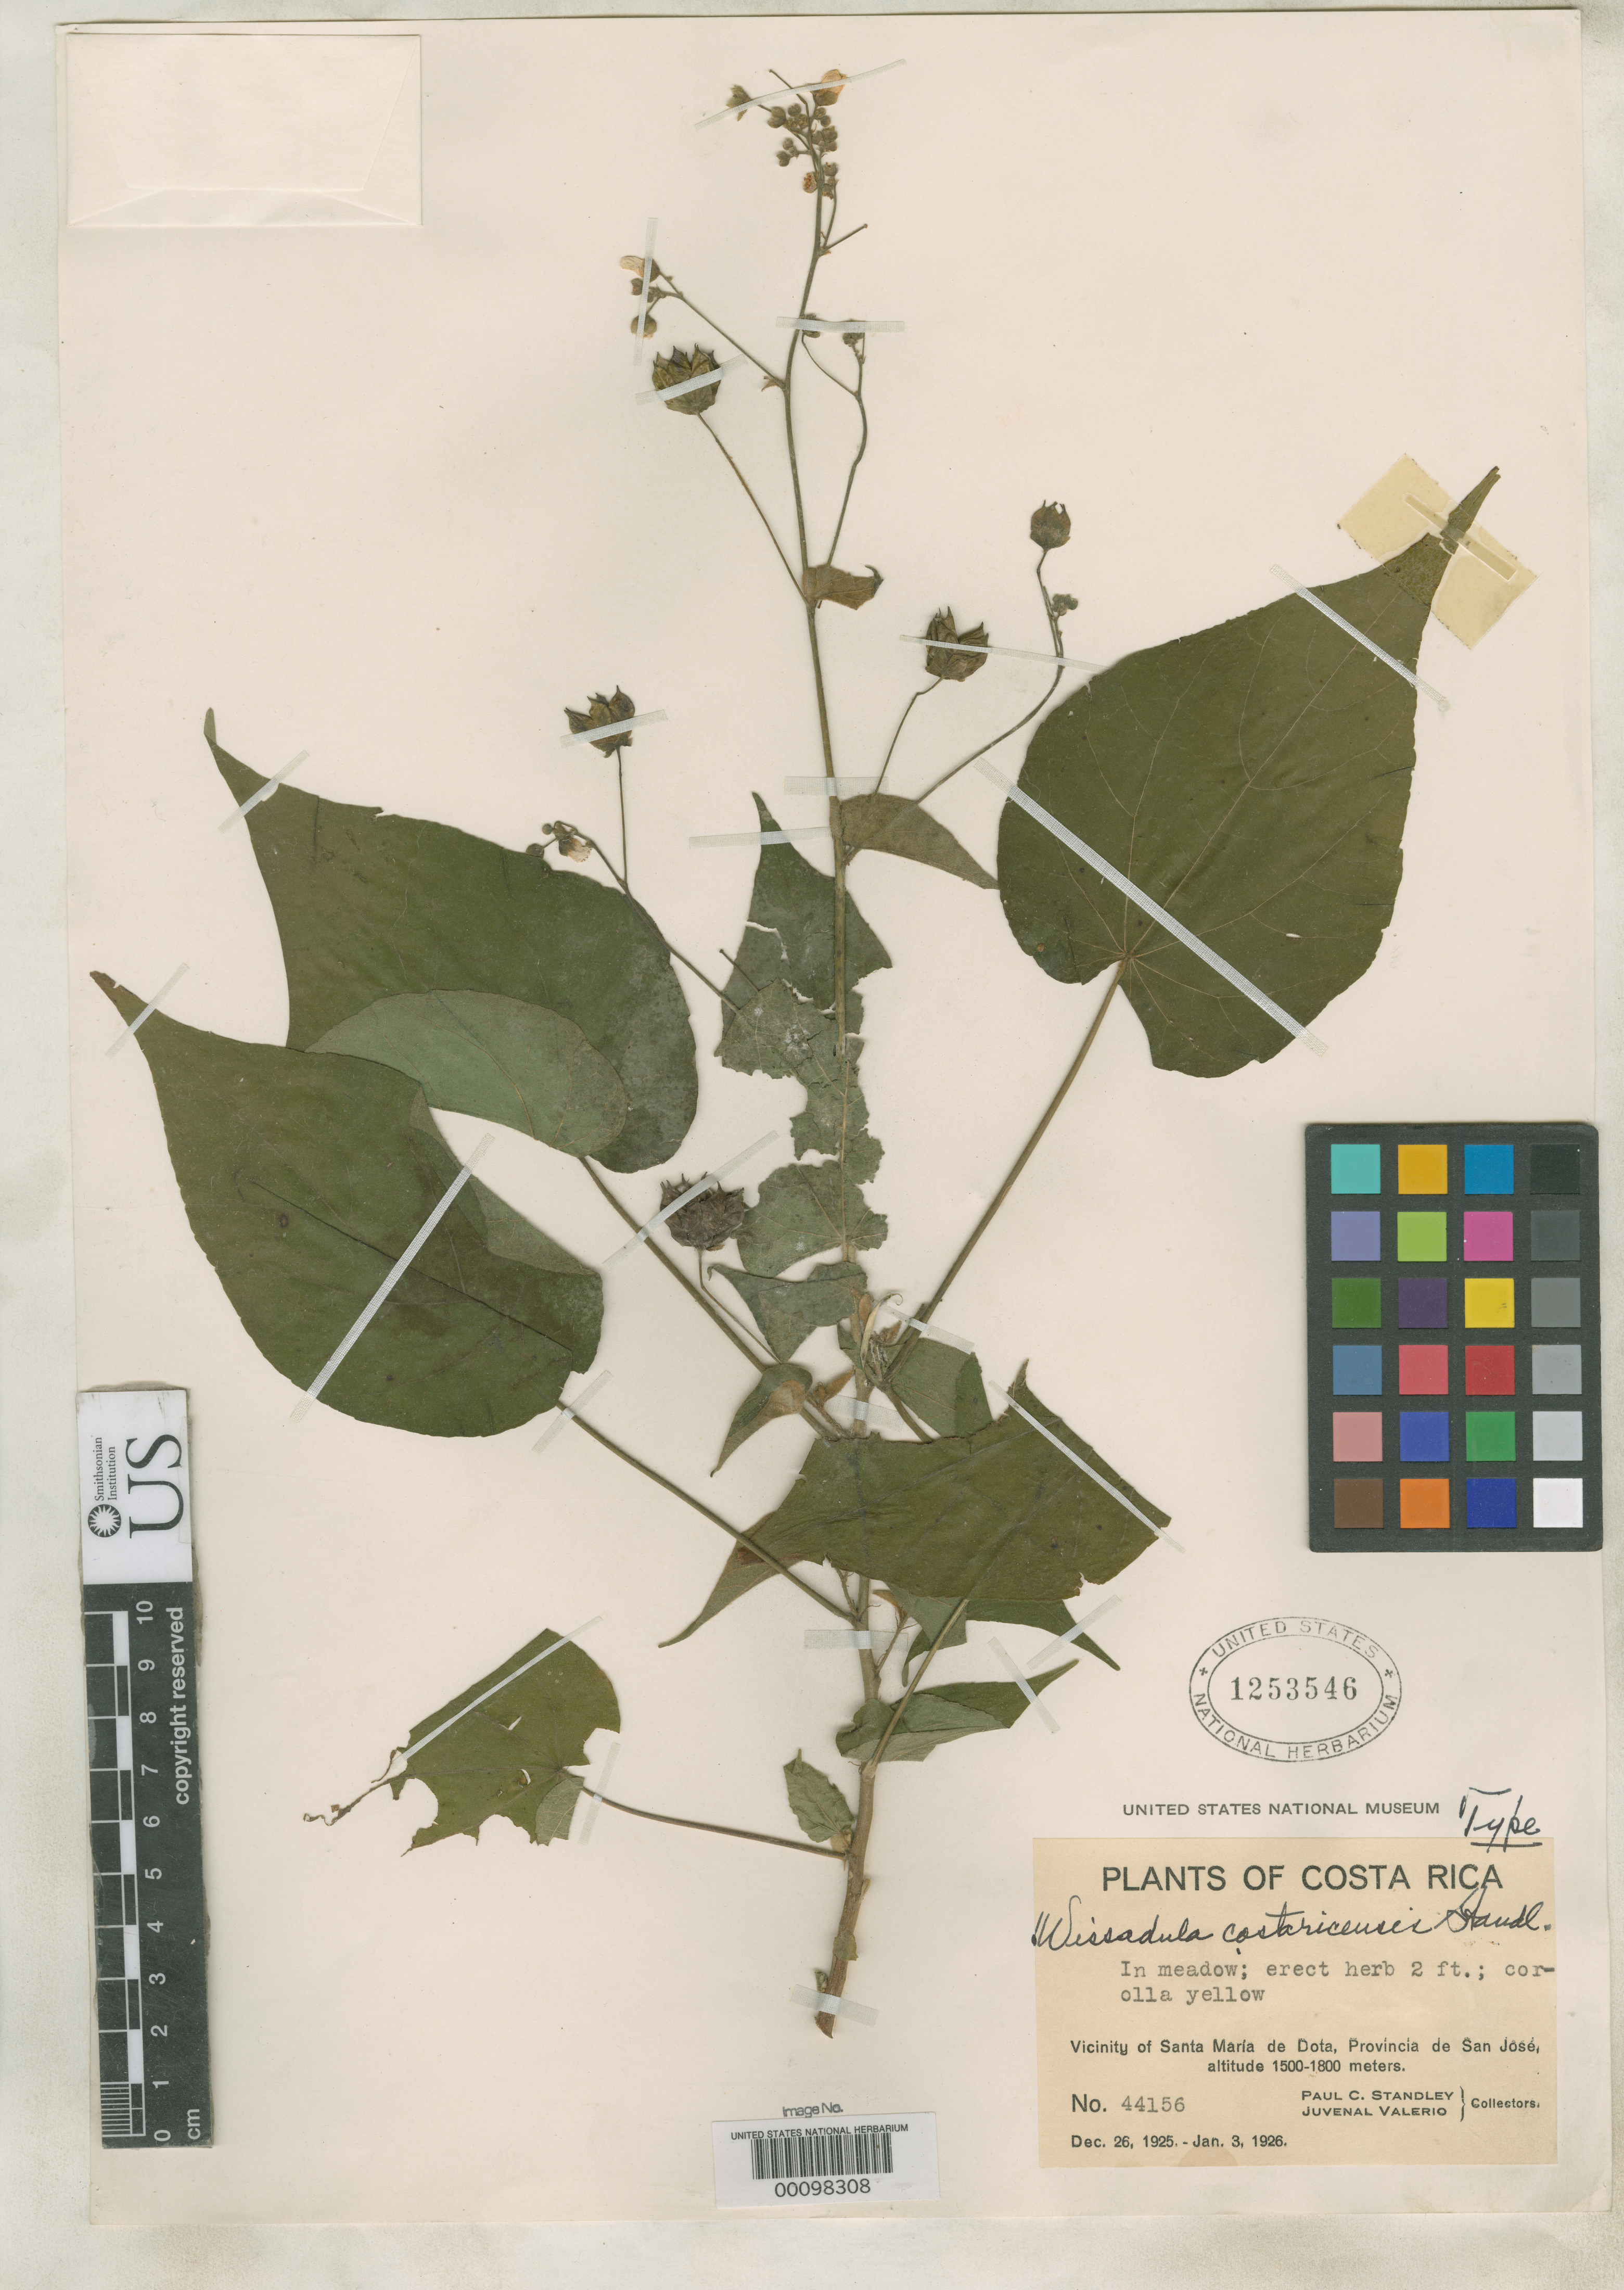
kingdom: Plantae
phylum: Tracheophyta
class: Magnoliopsida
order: Malvales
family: Malvaceae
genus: Wissadula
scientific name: Wissadula costaricensis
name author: Standl.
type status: Holotype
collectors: P. C. Standley & J. Valerio R.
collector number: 44156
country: Costa Rica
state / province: San José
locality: Near Santa Maria de Dota.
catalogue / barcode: US 1253546